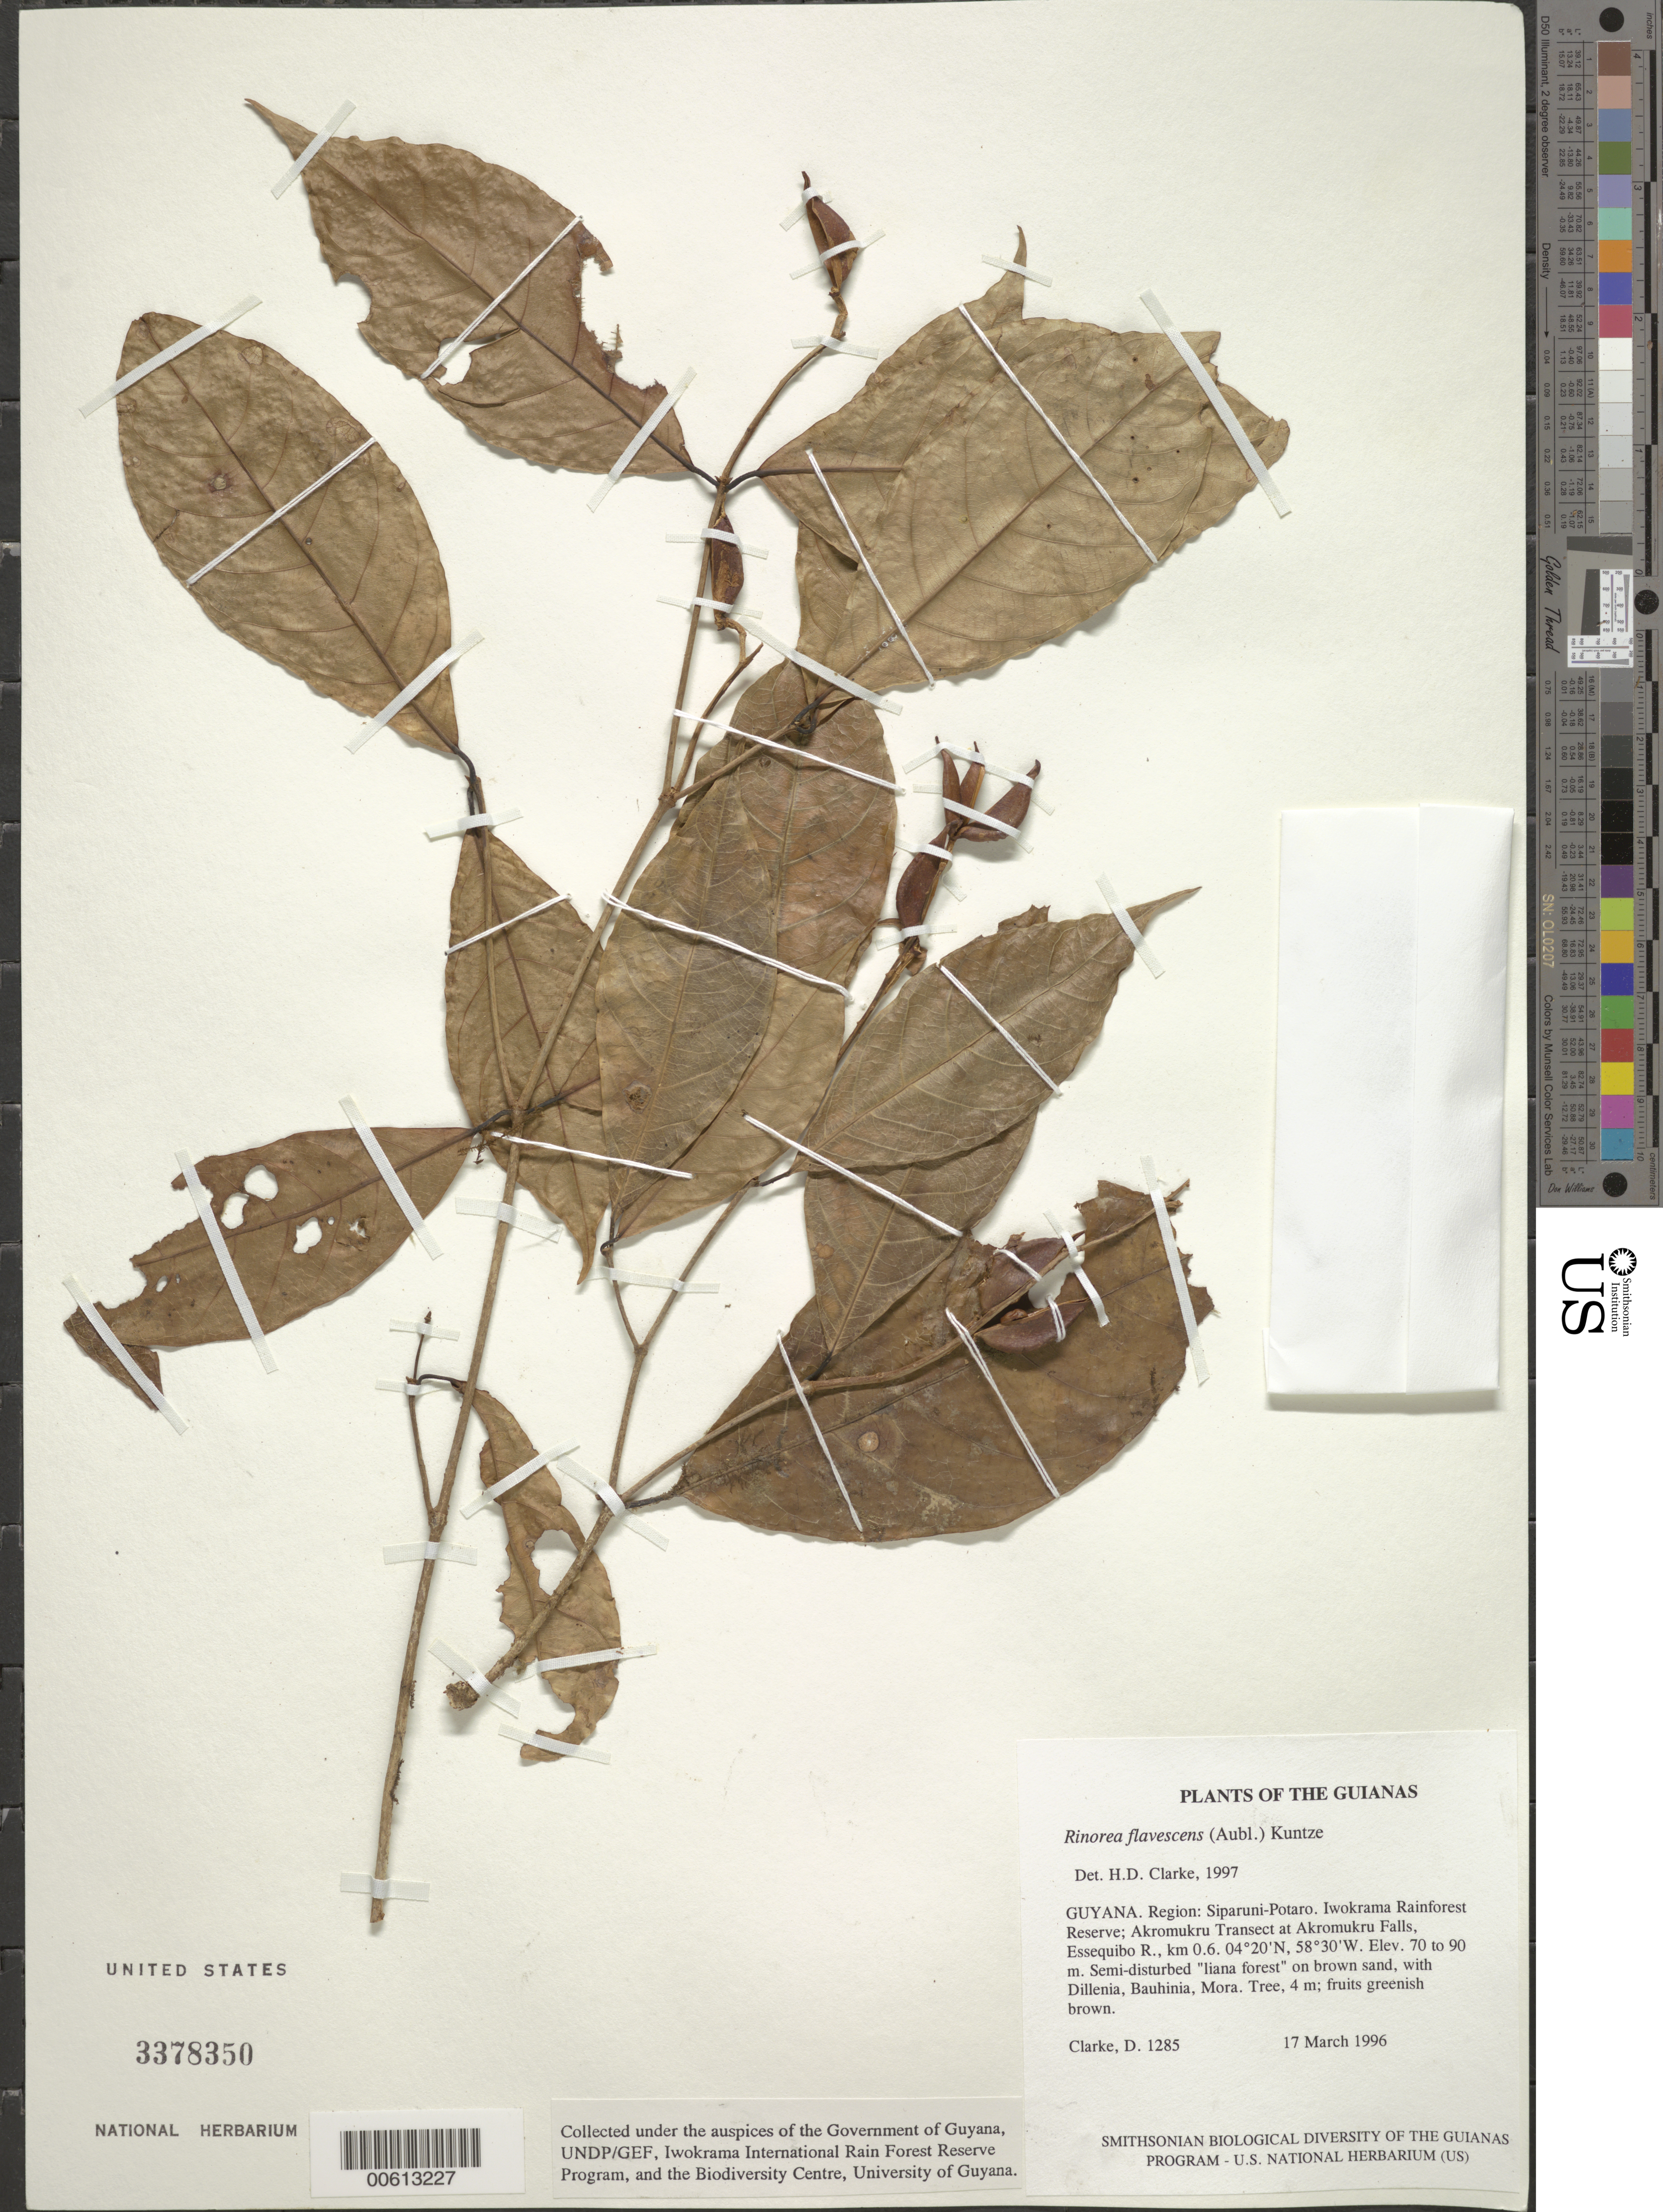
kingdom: Plantae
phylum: Tracheophyta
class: Magnoliopsida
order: Malpighiales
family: Violaceae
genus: Rinorea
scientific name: Rinorea flavescens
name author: (Aubl.) Kuntze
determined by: Clarke, H. D., University of North Carolina (Asheville)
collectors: H. D. Clarke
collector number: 1285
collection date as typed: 17 March 1996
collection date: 1996-03-17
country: Guyana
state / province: Potaro-Siparuni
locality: Iwokrama Rainforest Reserve; Akromukru Transect at Akromukru Falls, Essequibo R., km 0.6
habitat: Semi-disturbed "liana forest" on brown sand, with Pinzona, Bauhinia, Mora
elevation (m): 70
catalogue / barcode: US 3378350